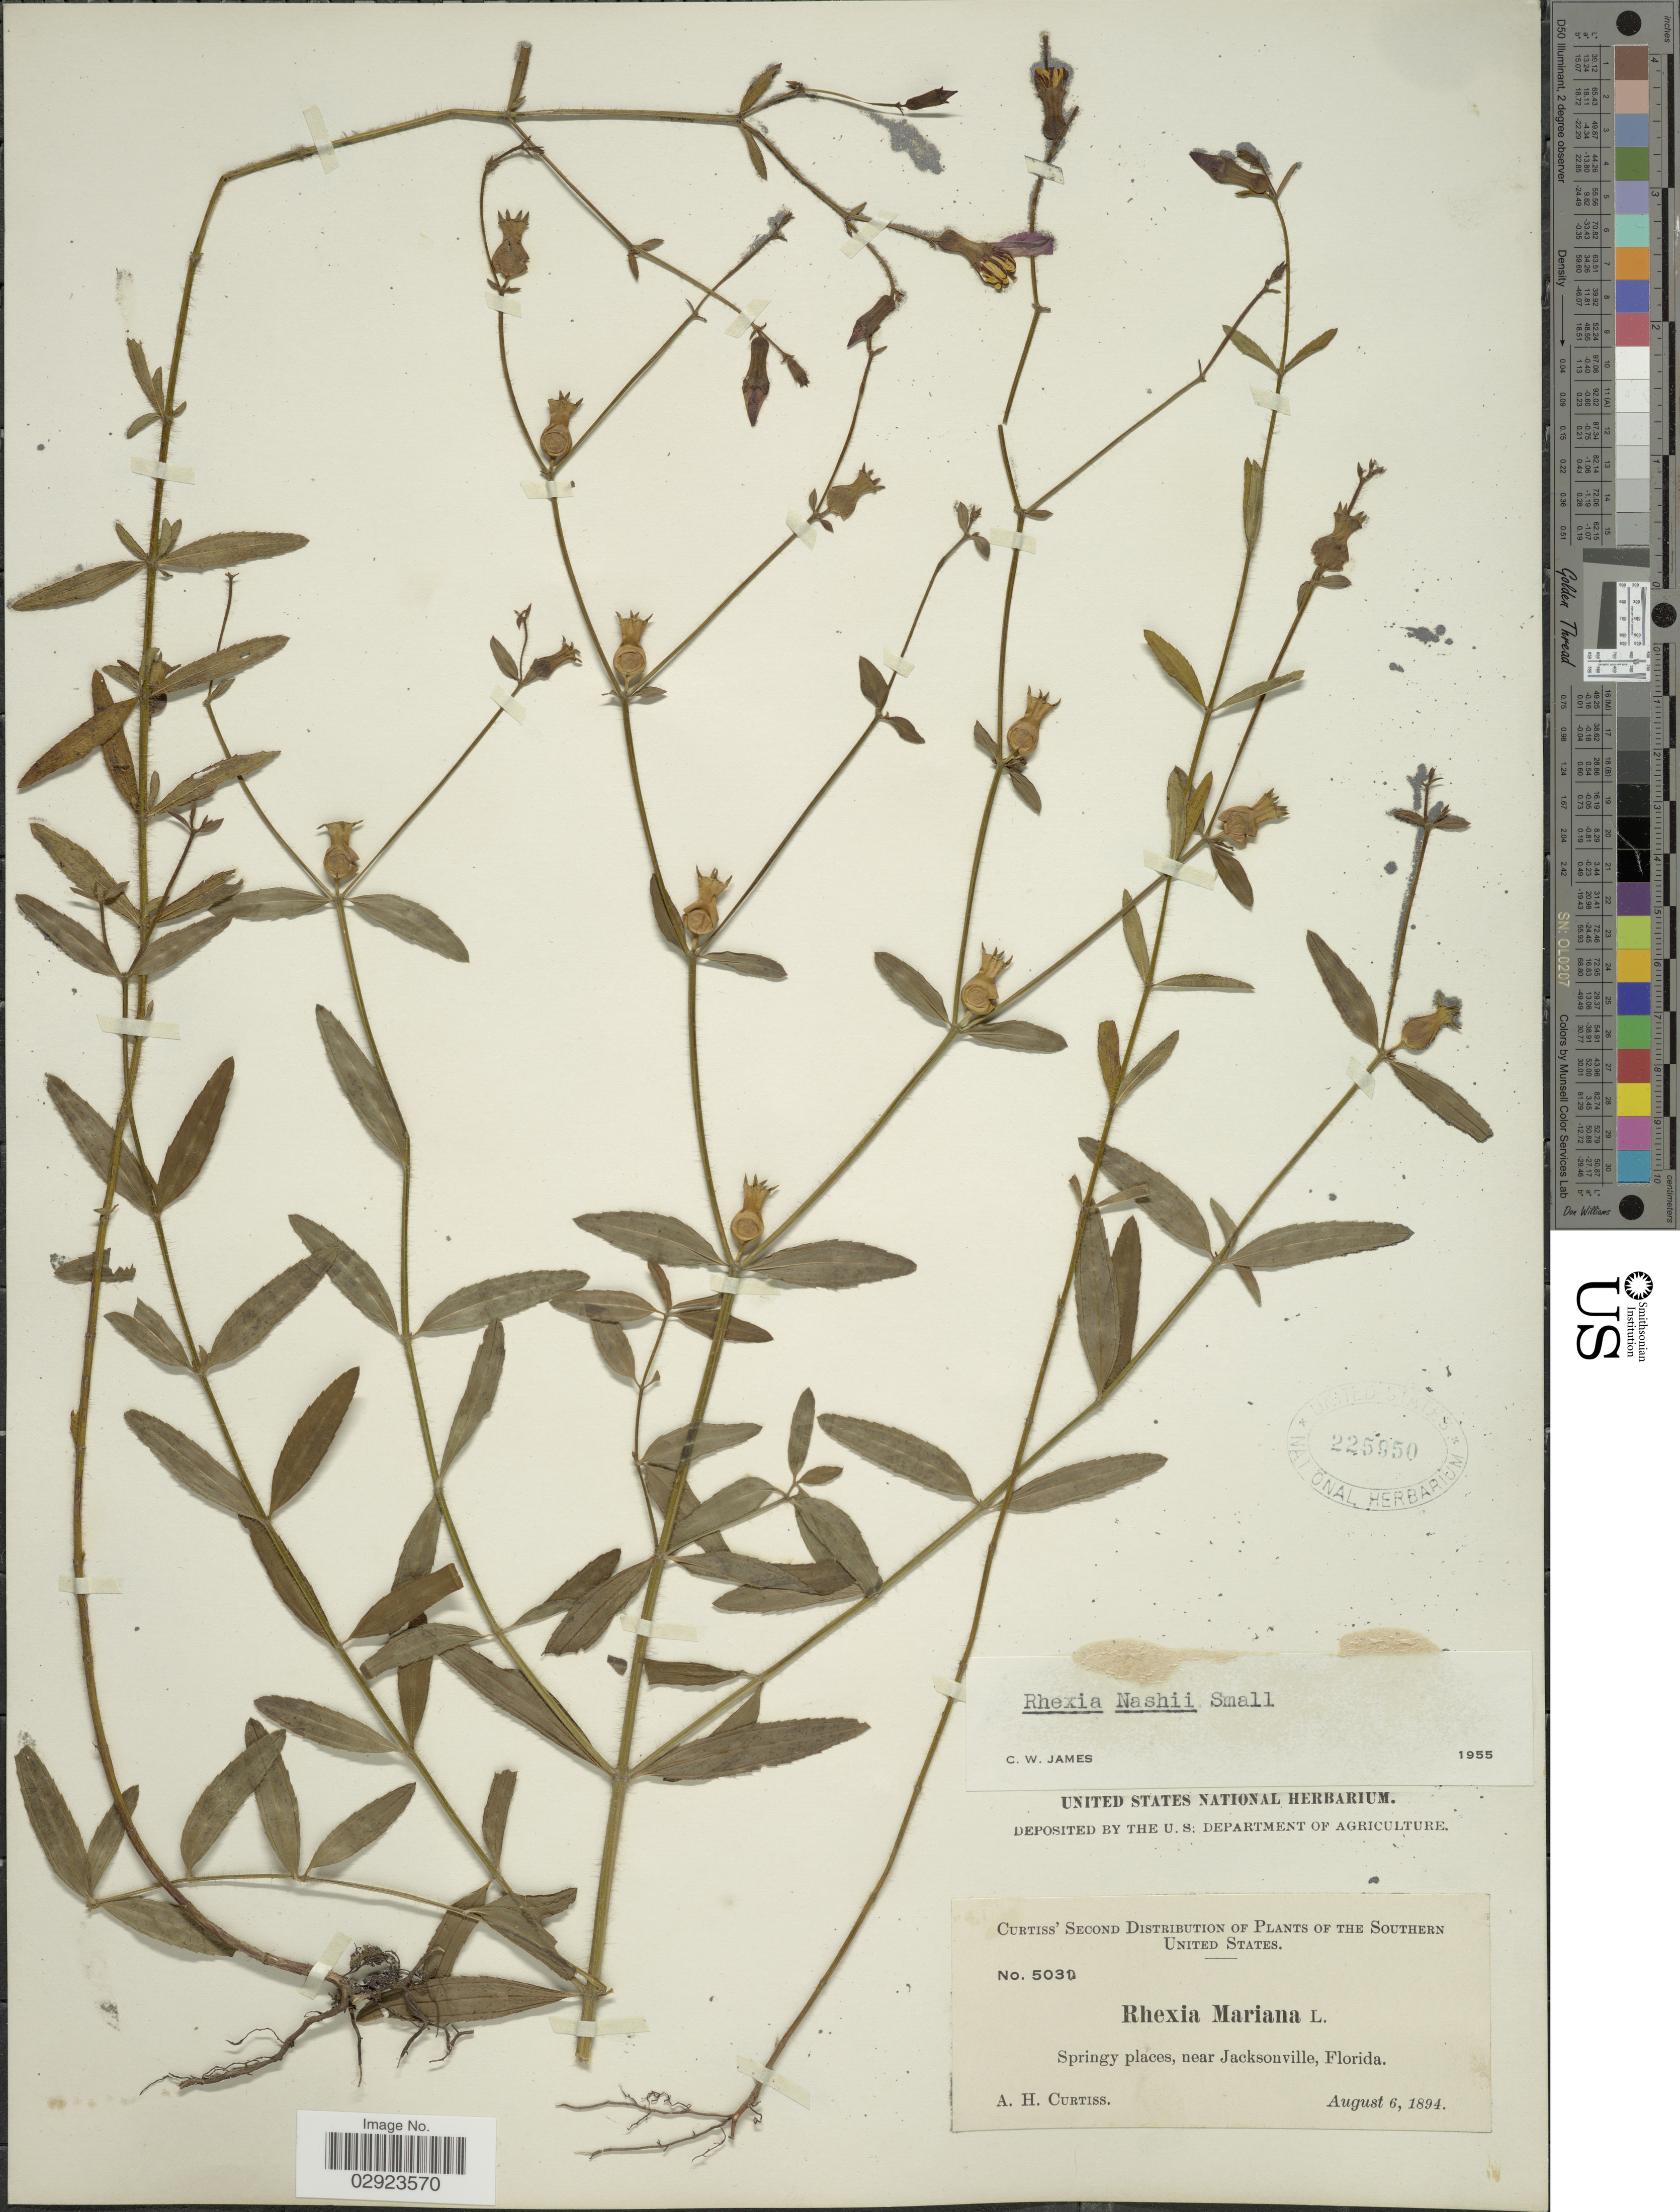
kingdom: Plantae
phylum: Tracheophyta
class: Magnoliopsida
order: Myrtales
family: Melastomataceae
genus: Rhexia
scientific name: Rhexia nashii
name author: Small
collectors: A. H. Curtiss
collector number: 5030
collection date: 1894-08-06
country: United States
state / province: Florida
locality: Southern United States. Near Jacksonville.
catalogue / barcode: US 225950